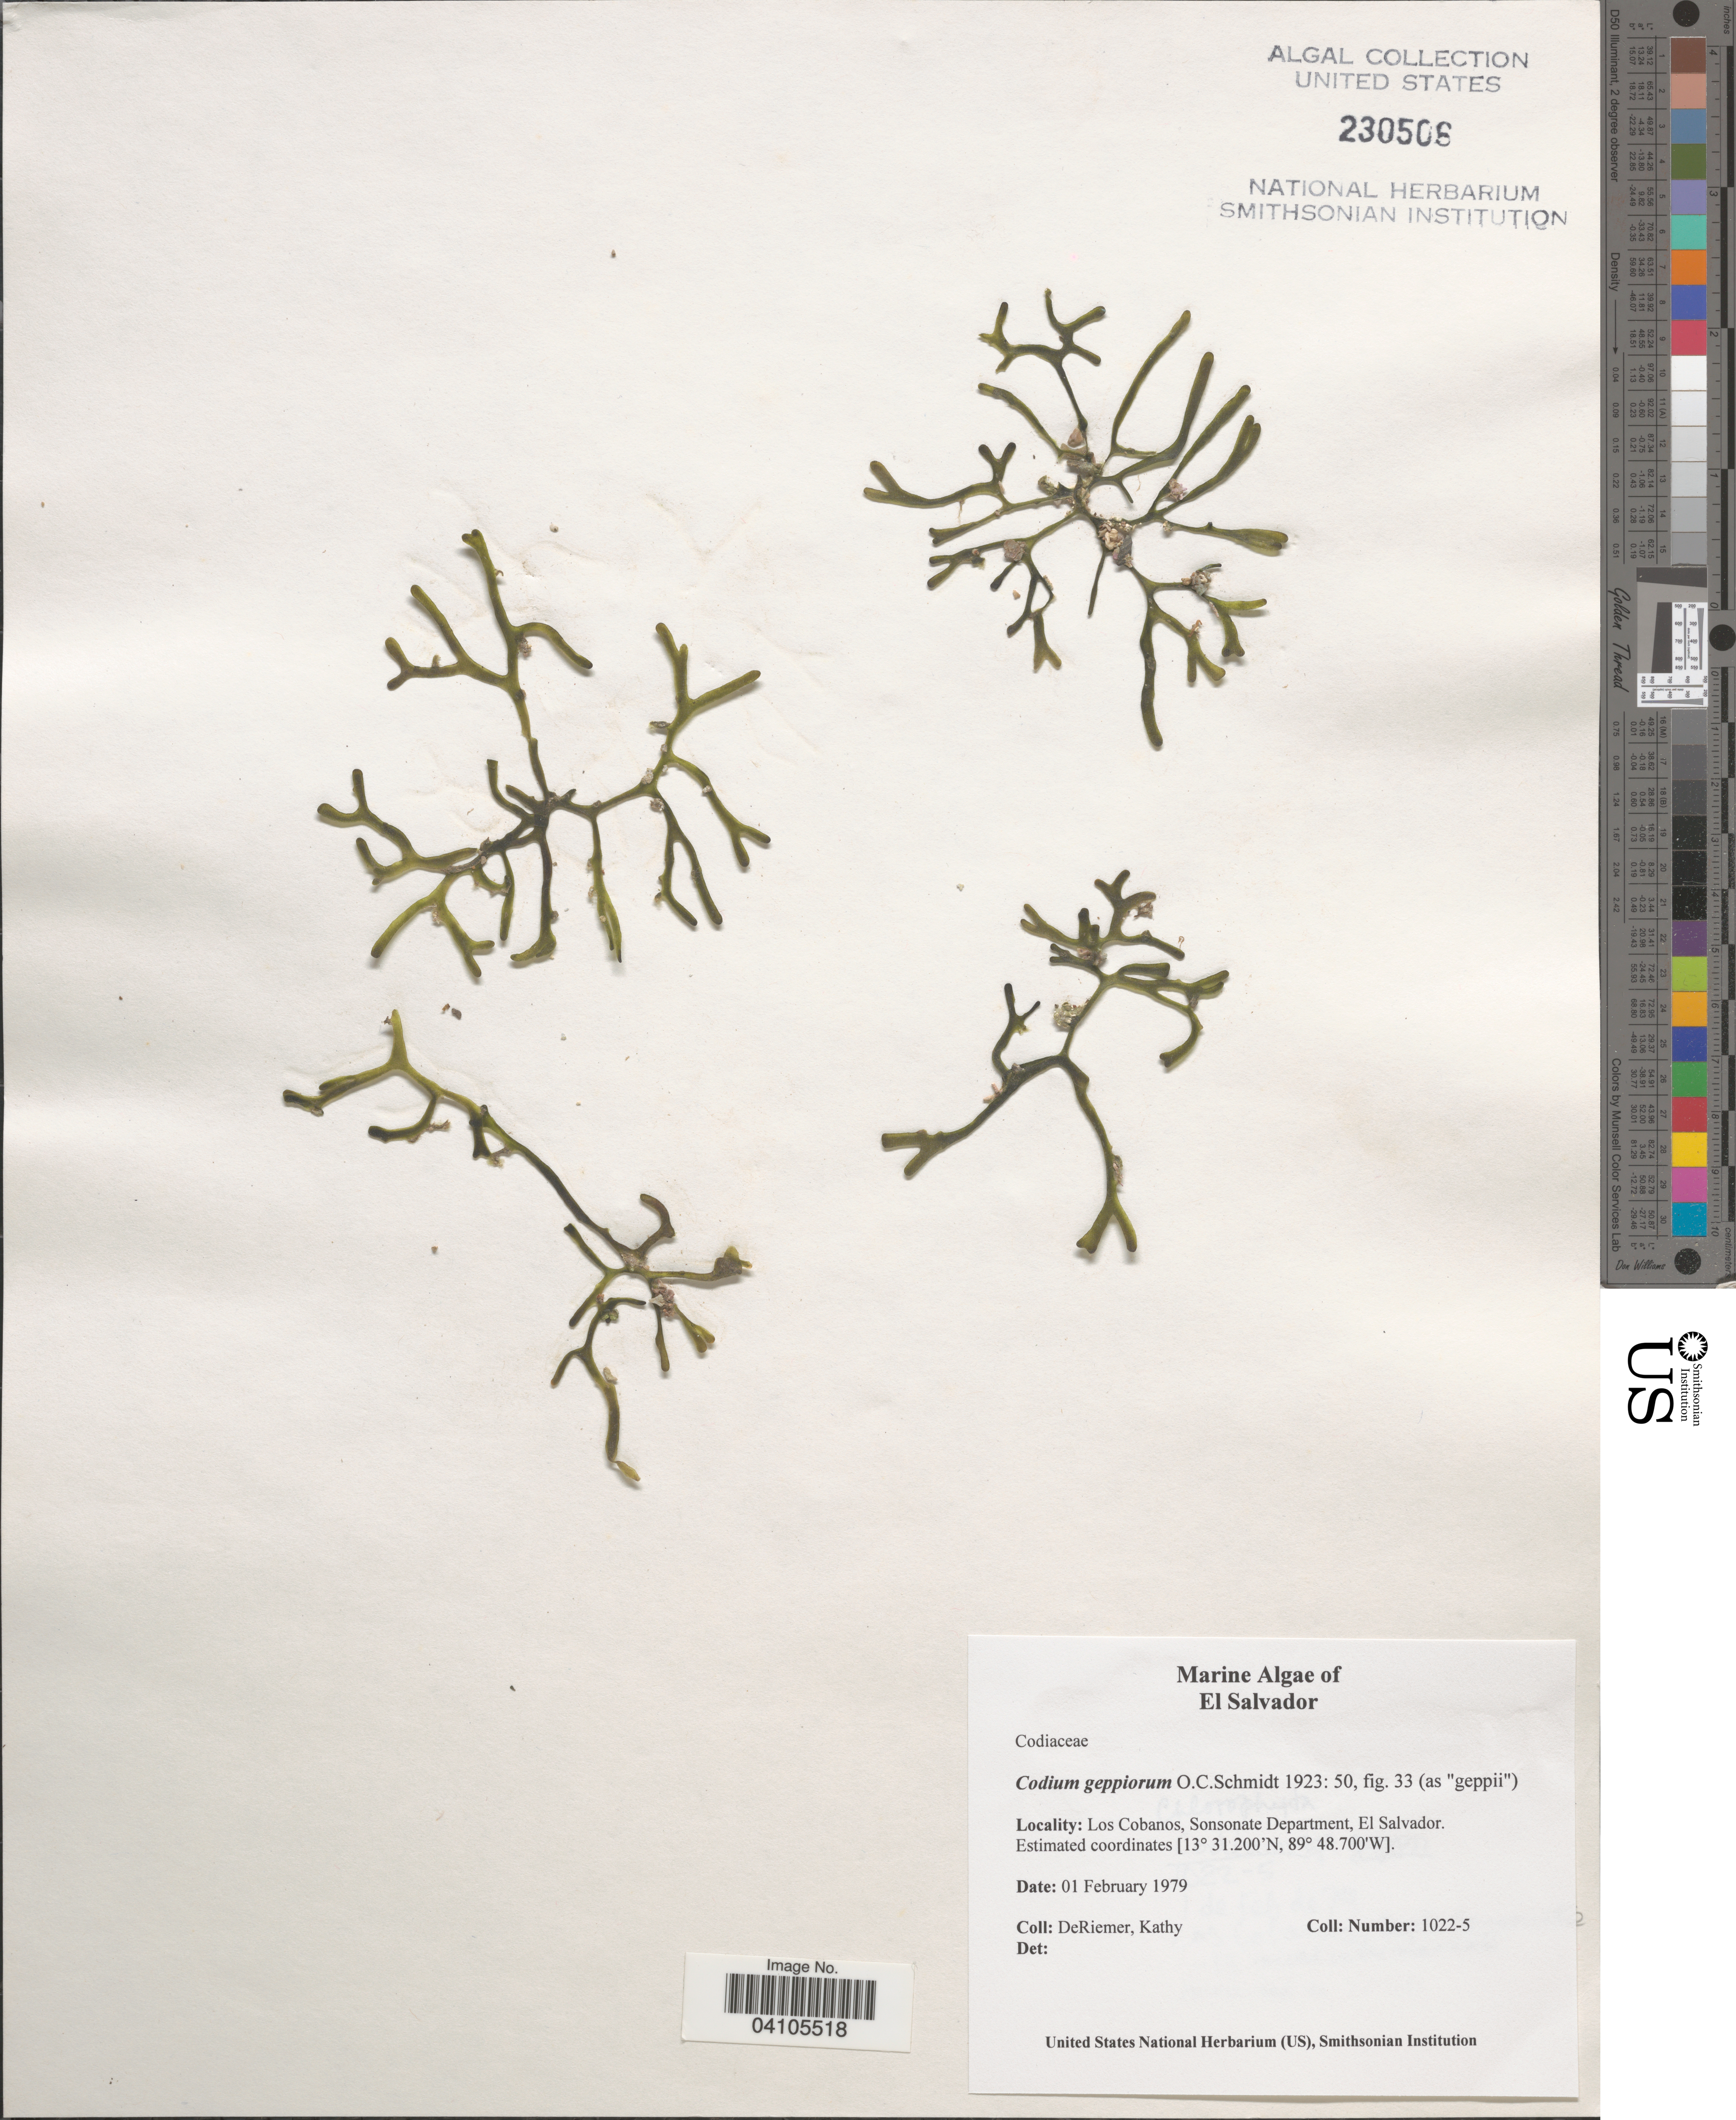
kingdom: Plantae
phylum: Chlorophyta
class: Ulvophyceae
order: Bryopsidales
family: Codiaceae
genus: Codium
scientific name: Codium geppiorum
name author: O.C. Schmidt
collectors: K. DeRiemer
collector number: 1022-5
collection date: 1979-02-01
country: El Salvador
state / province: Sonsonate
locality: Los Cobanos, Sonsonate Department.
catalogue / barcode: US 230506